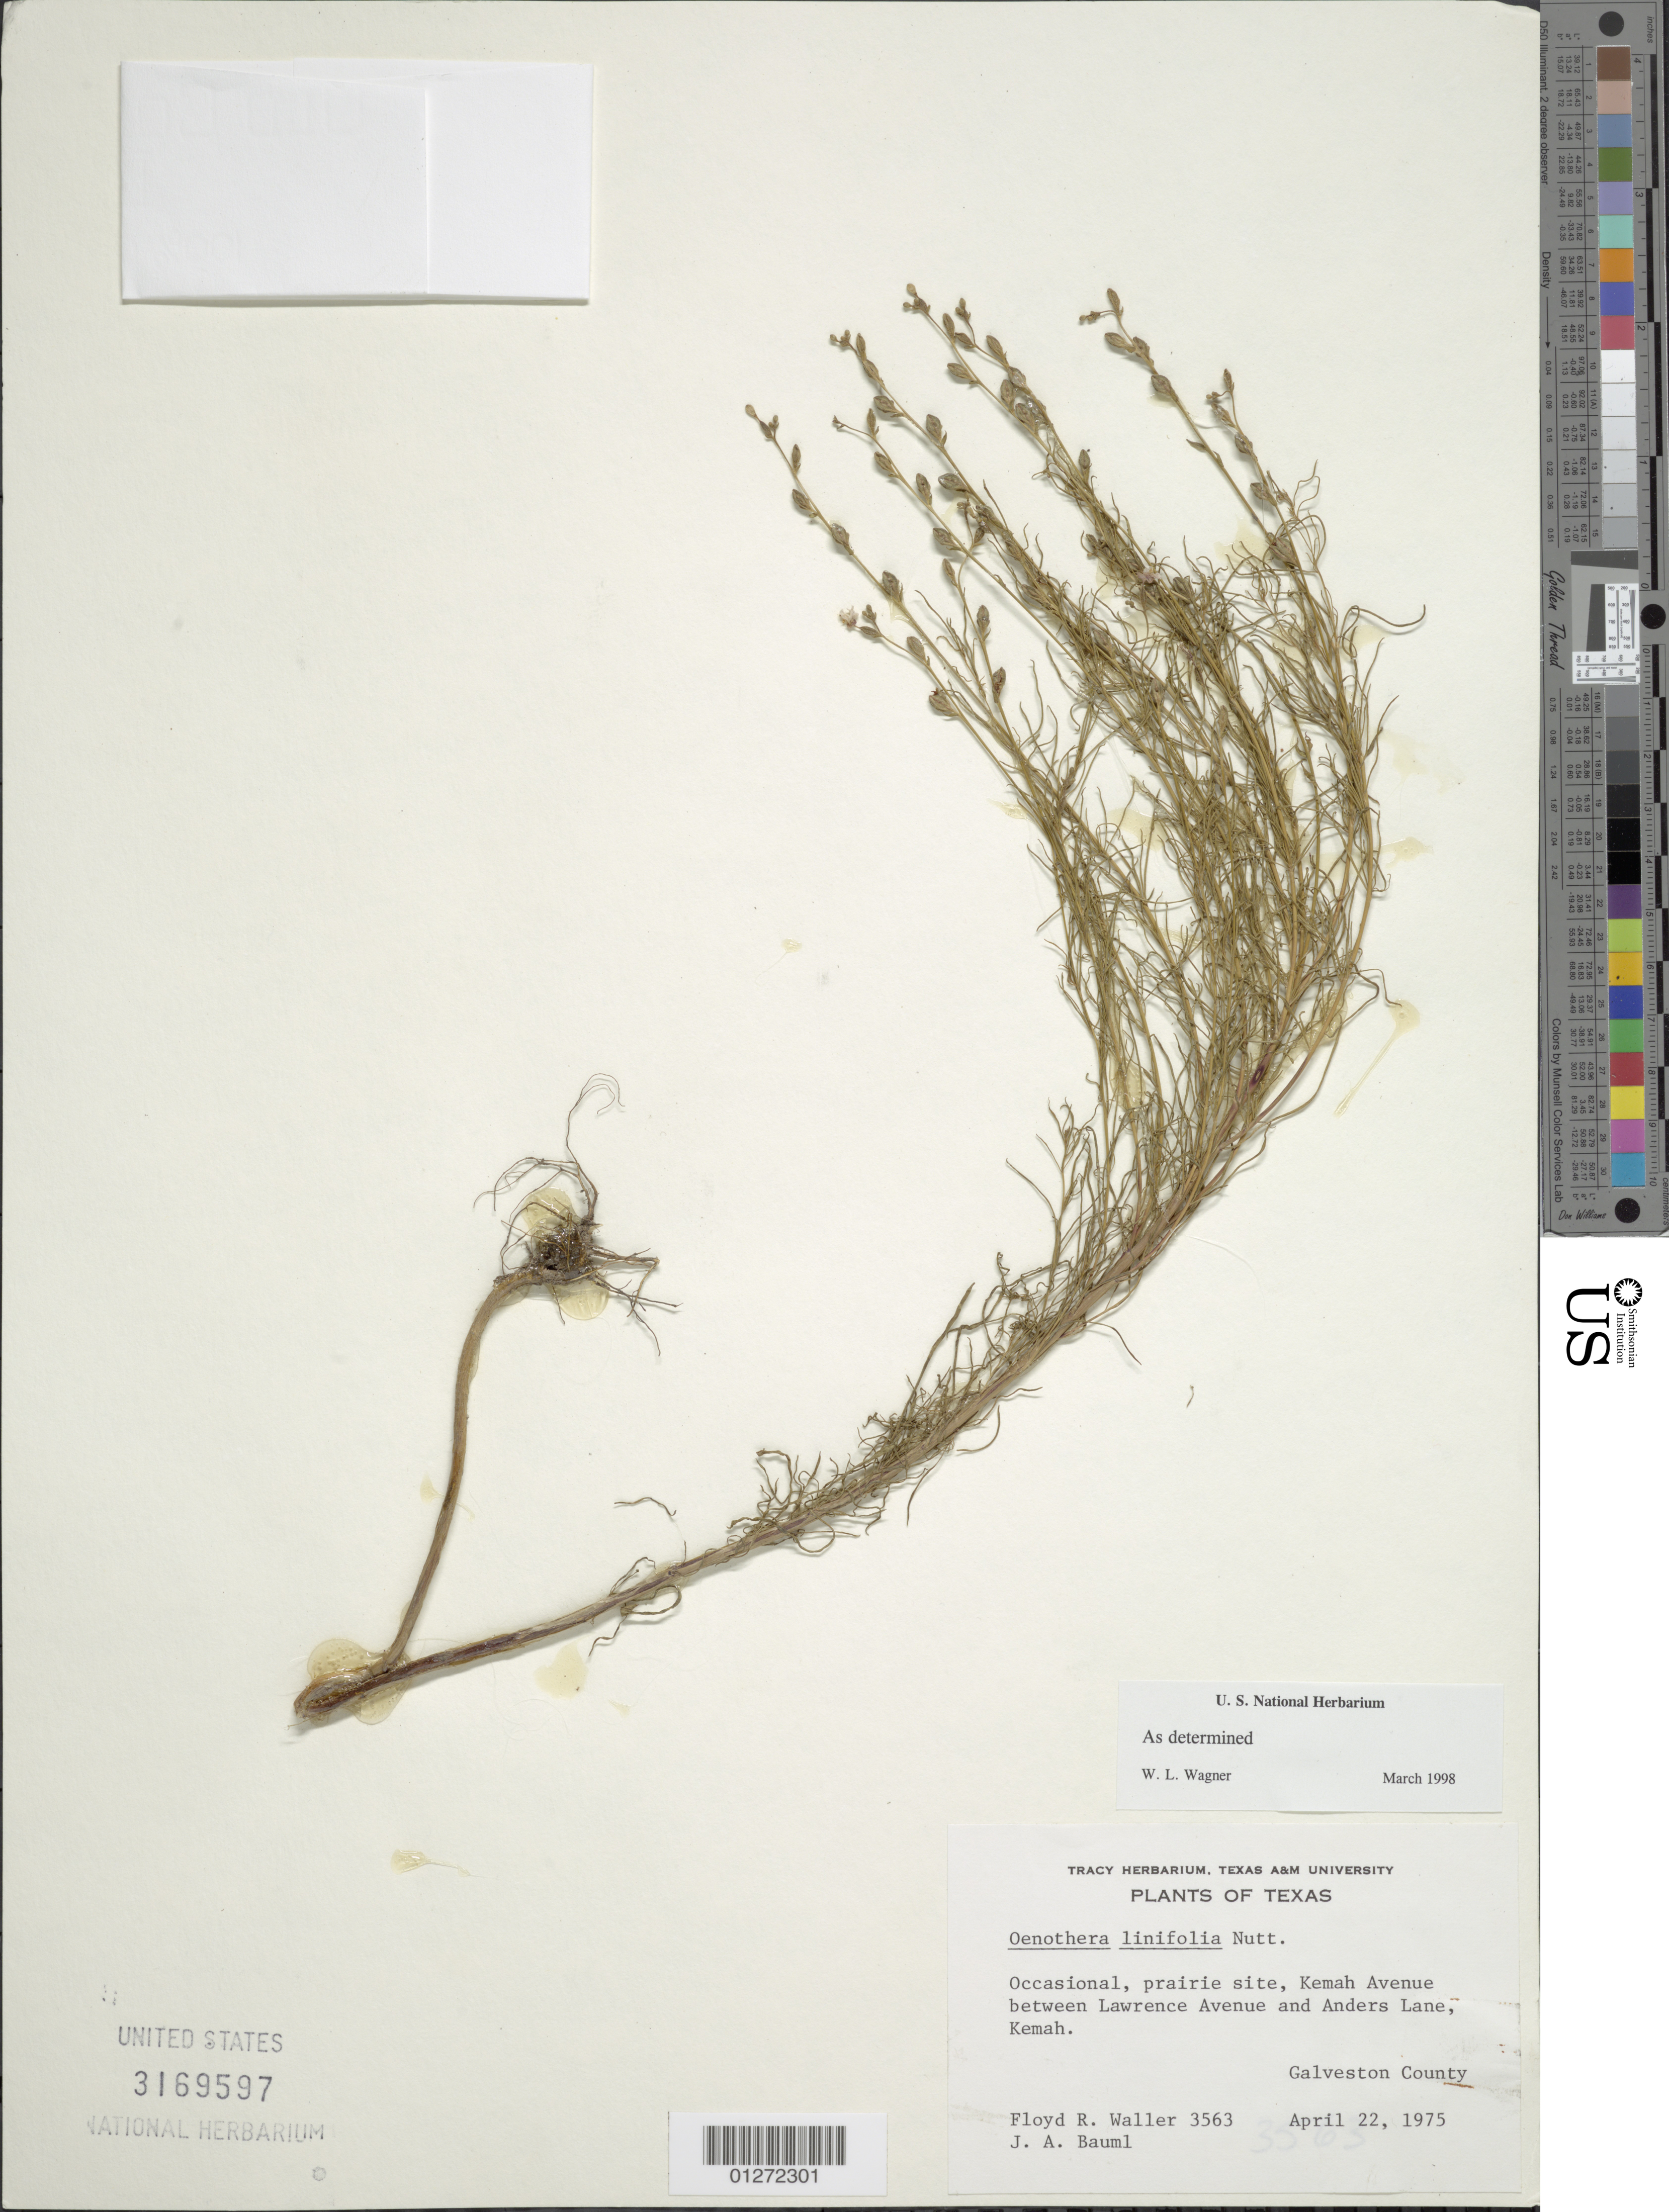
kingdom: Plantae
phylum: Tracheophyta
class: Magnoliopsida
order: Myrtales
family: Onagraceae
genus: Oenothera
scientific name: Oenothera linifolia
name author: Nutt.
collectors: F. R. Waller & J. Bauml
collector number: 3563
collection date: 1975-04-22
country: United States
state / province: Texas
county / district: Galveston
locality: Kemah Avenue between Lawrence Avenue and Anders Lane, Kemah.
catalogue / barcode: US 3169597